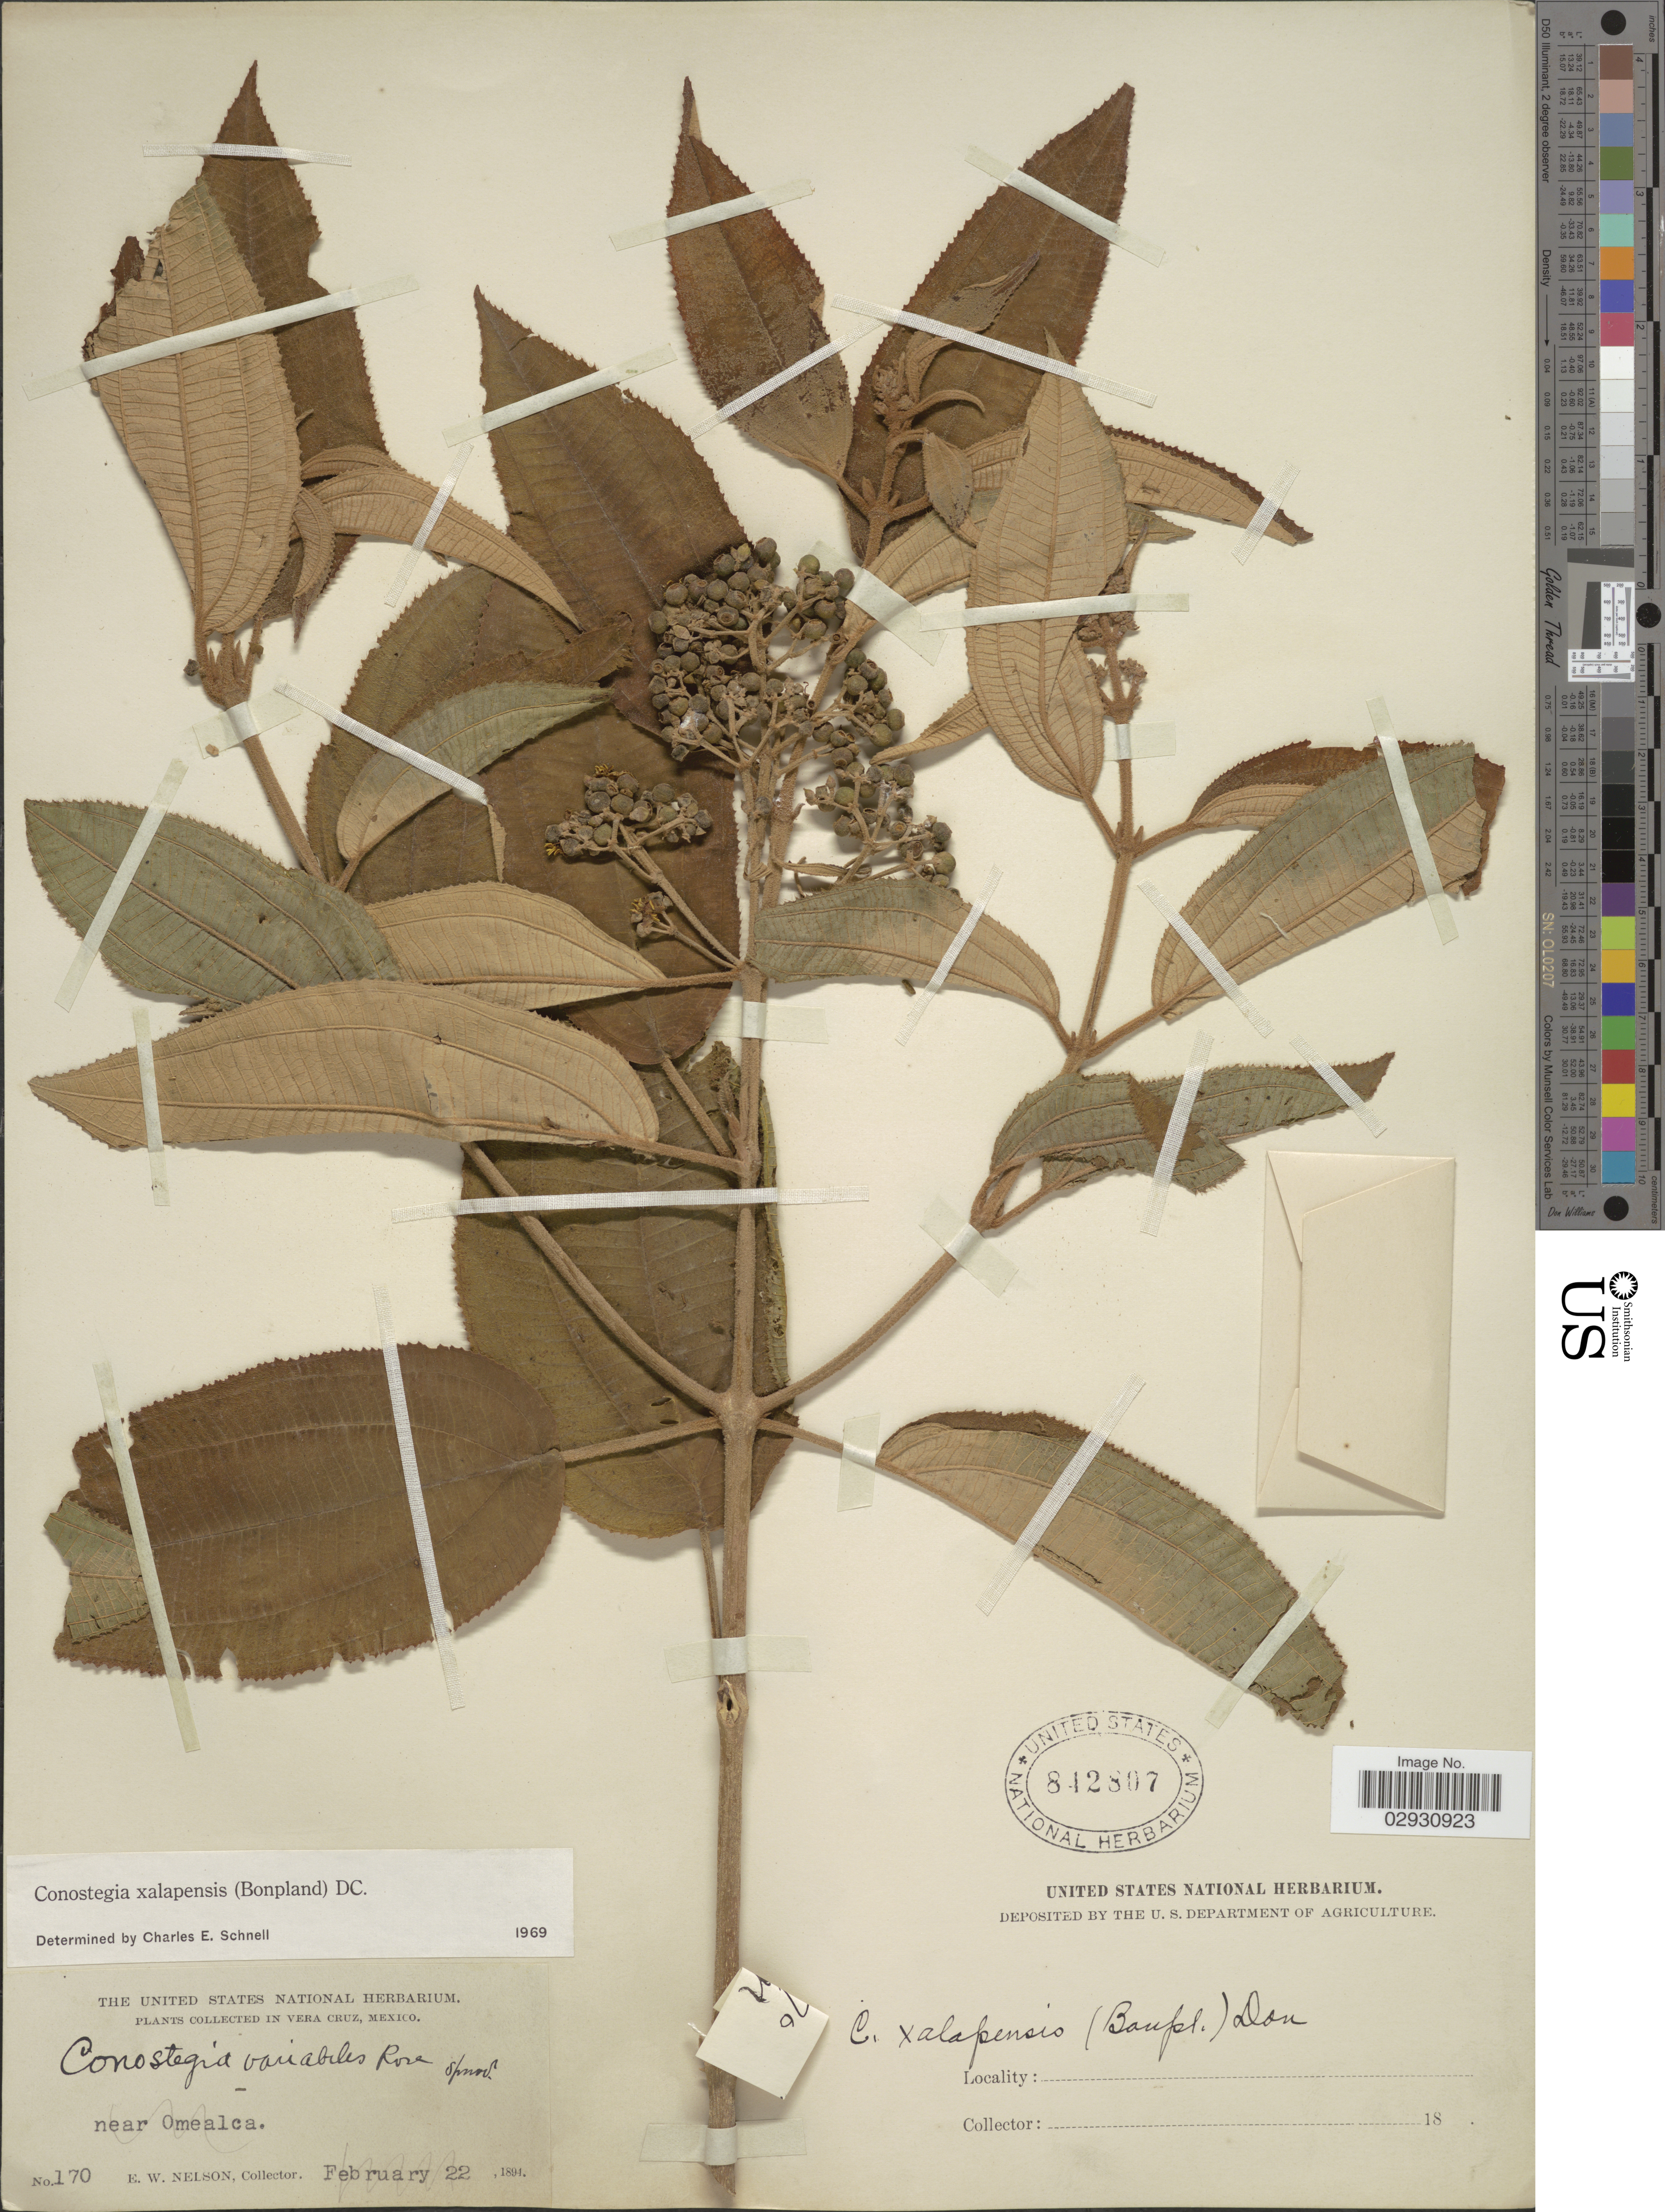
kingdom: Plantae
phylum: Tracheophyta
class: Magnoliopsida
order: Myrtales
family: Melastomataceae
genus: Conostegia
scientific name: Conostegia quadrangularis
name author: Schltdl. ex Steud.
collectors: E. W. Nelson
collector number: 170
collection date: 1894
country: Mexico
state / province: Veracruz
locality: Vera Cruz.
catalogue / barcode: US 842807